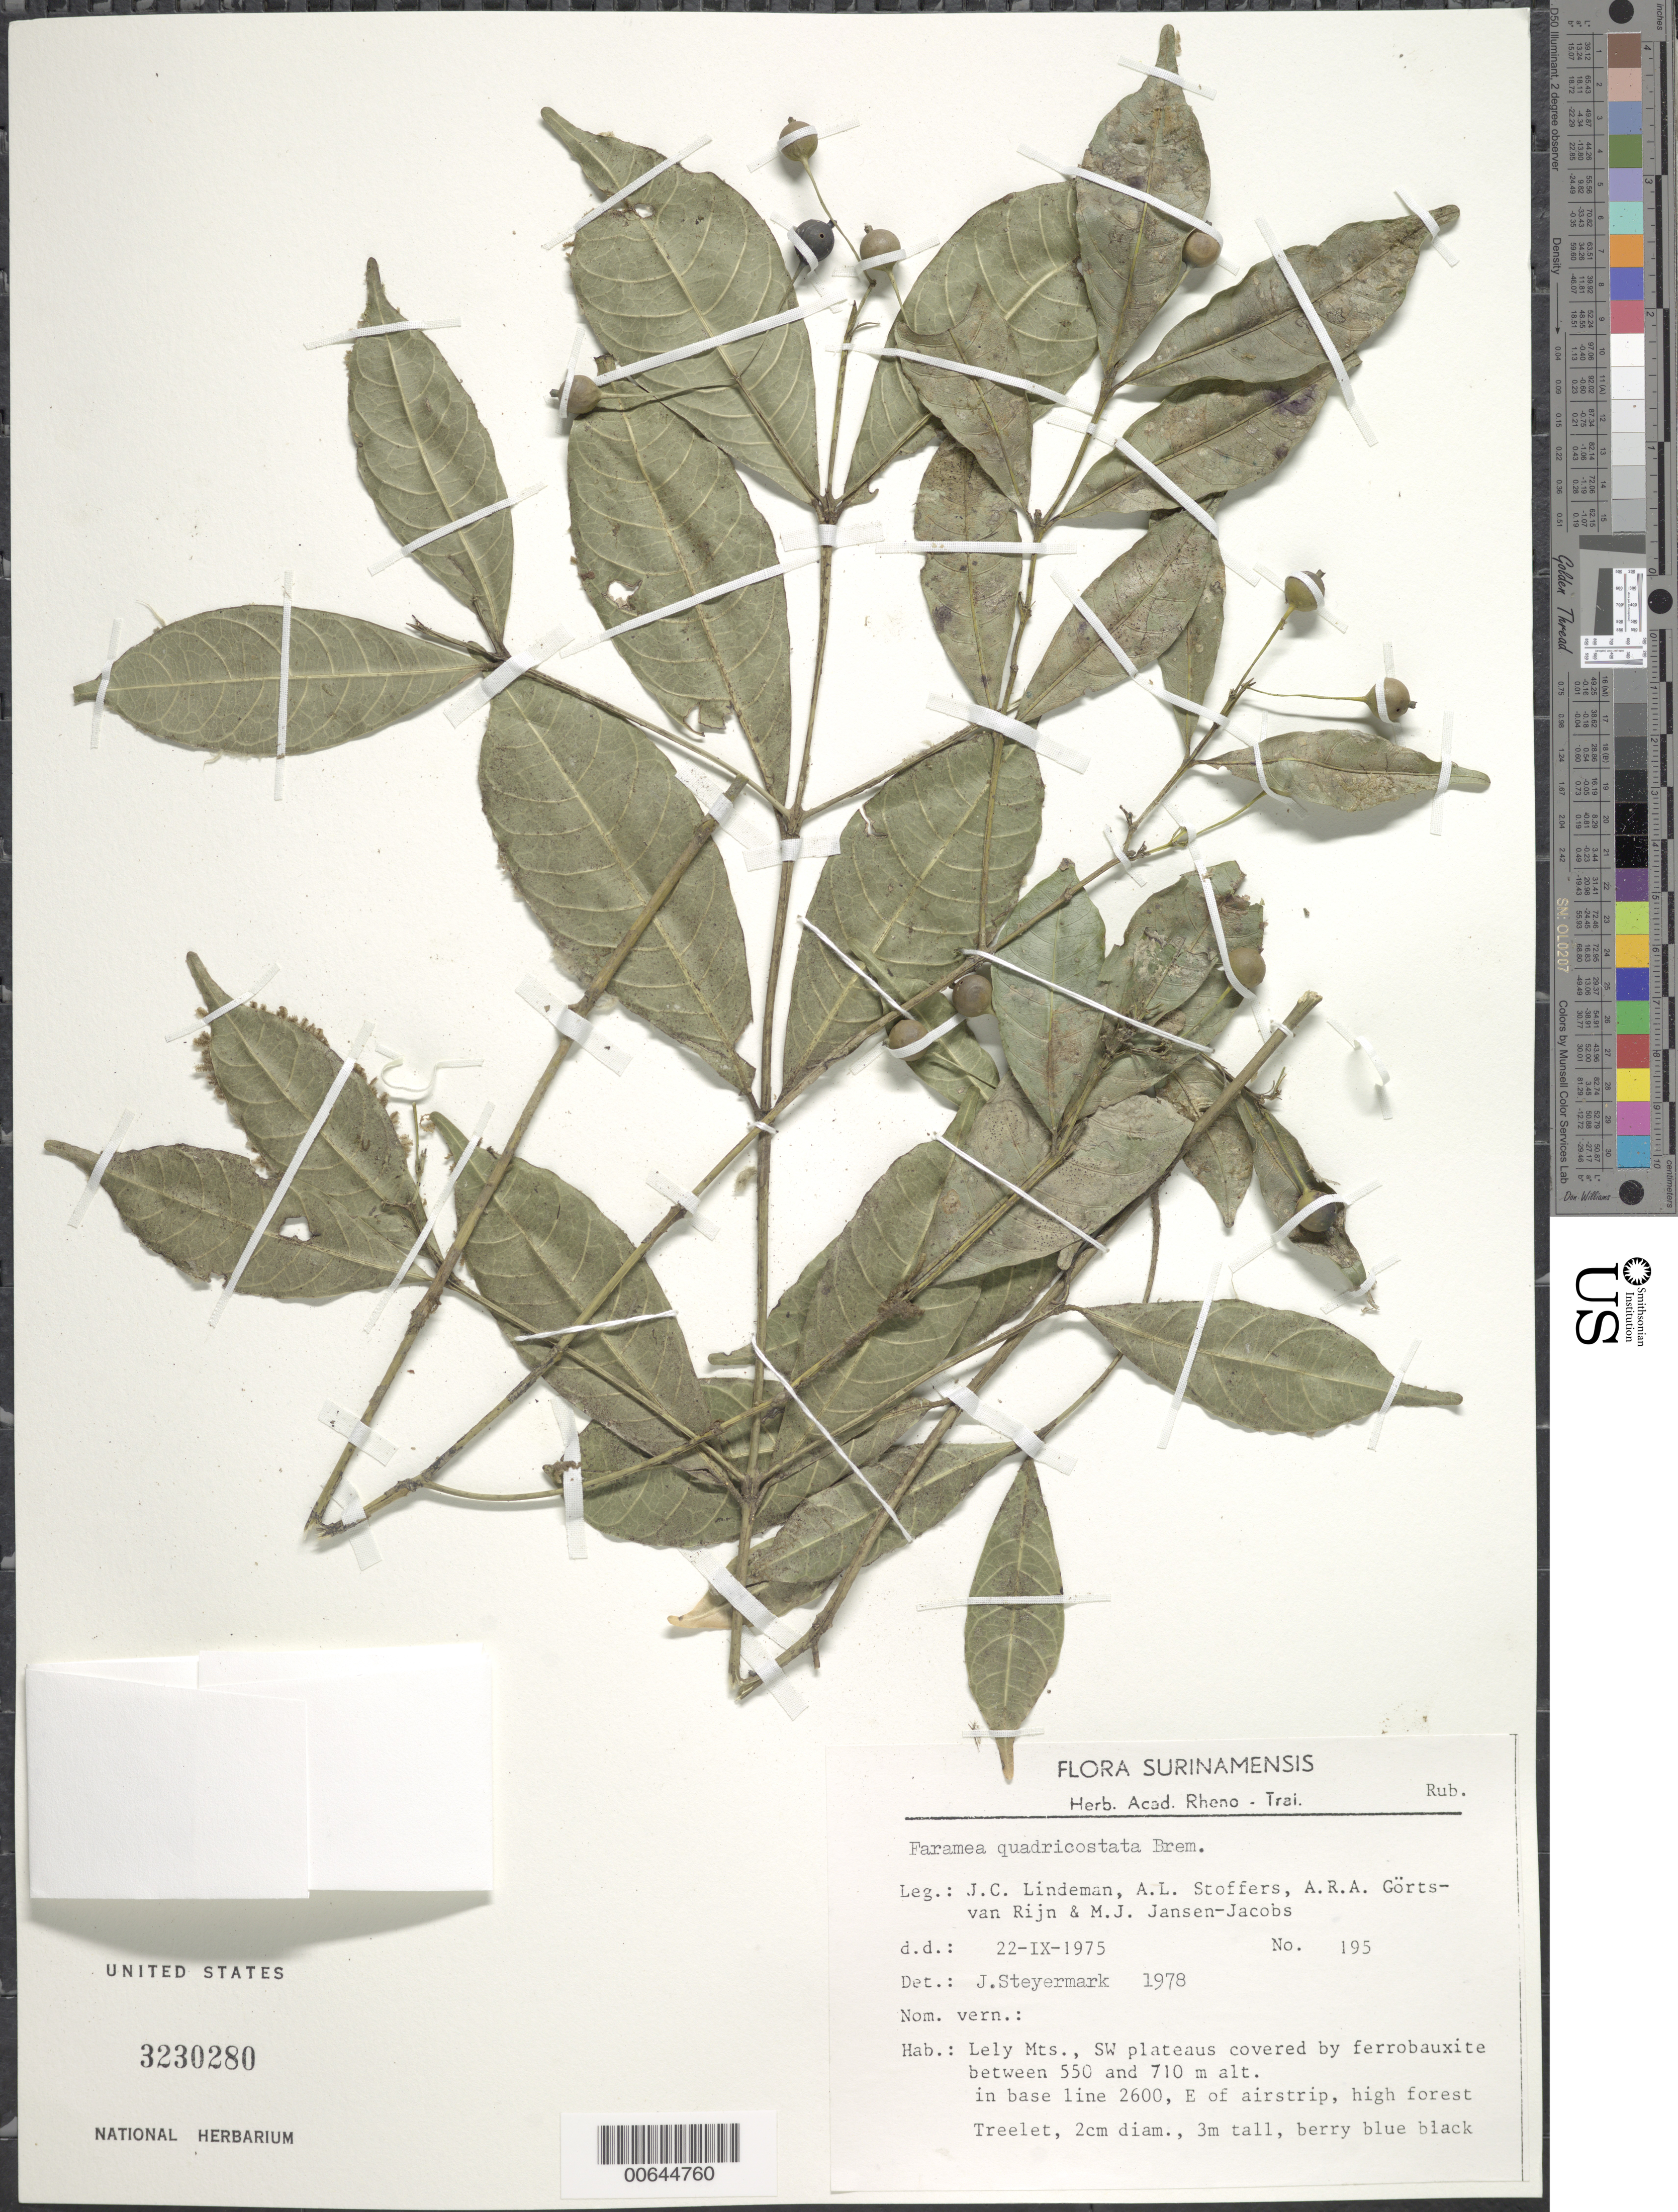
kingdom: Plantae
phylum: Tracheophyta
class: Magnoliopsida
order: Gentianales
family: Rubiaceae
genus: Faramea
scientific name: Faramea quadricostata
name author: Bremek.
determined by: Steyermark, Julian A., (VEN)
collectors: J. C. Lindeman, A. Stoffers, A. .R. A. Görts-van Rijn & M. J. Jansen-Jacobs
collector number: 75 195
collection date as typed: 22-Sep-75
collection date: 1975-09-22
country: Suriname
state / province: Marowijne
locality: Lely Mts., SW plateaus; in base line 2600, E of airstrip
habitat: Plateus covered by ferrobauxite; high forest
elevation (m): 550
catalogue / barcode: US 3230280